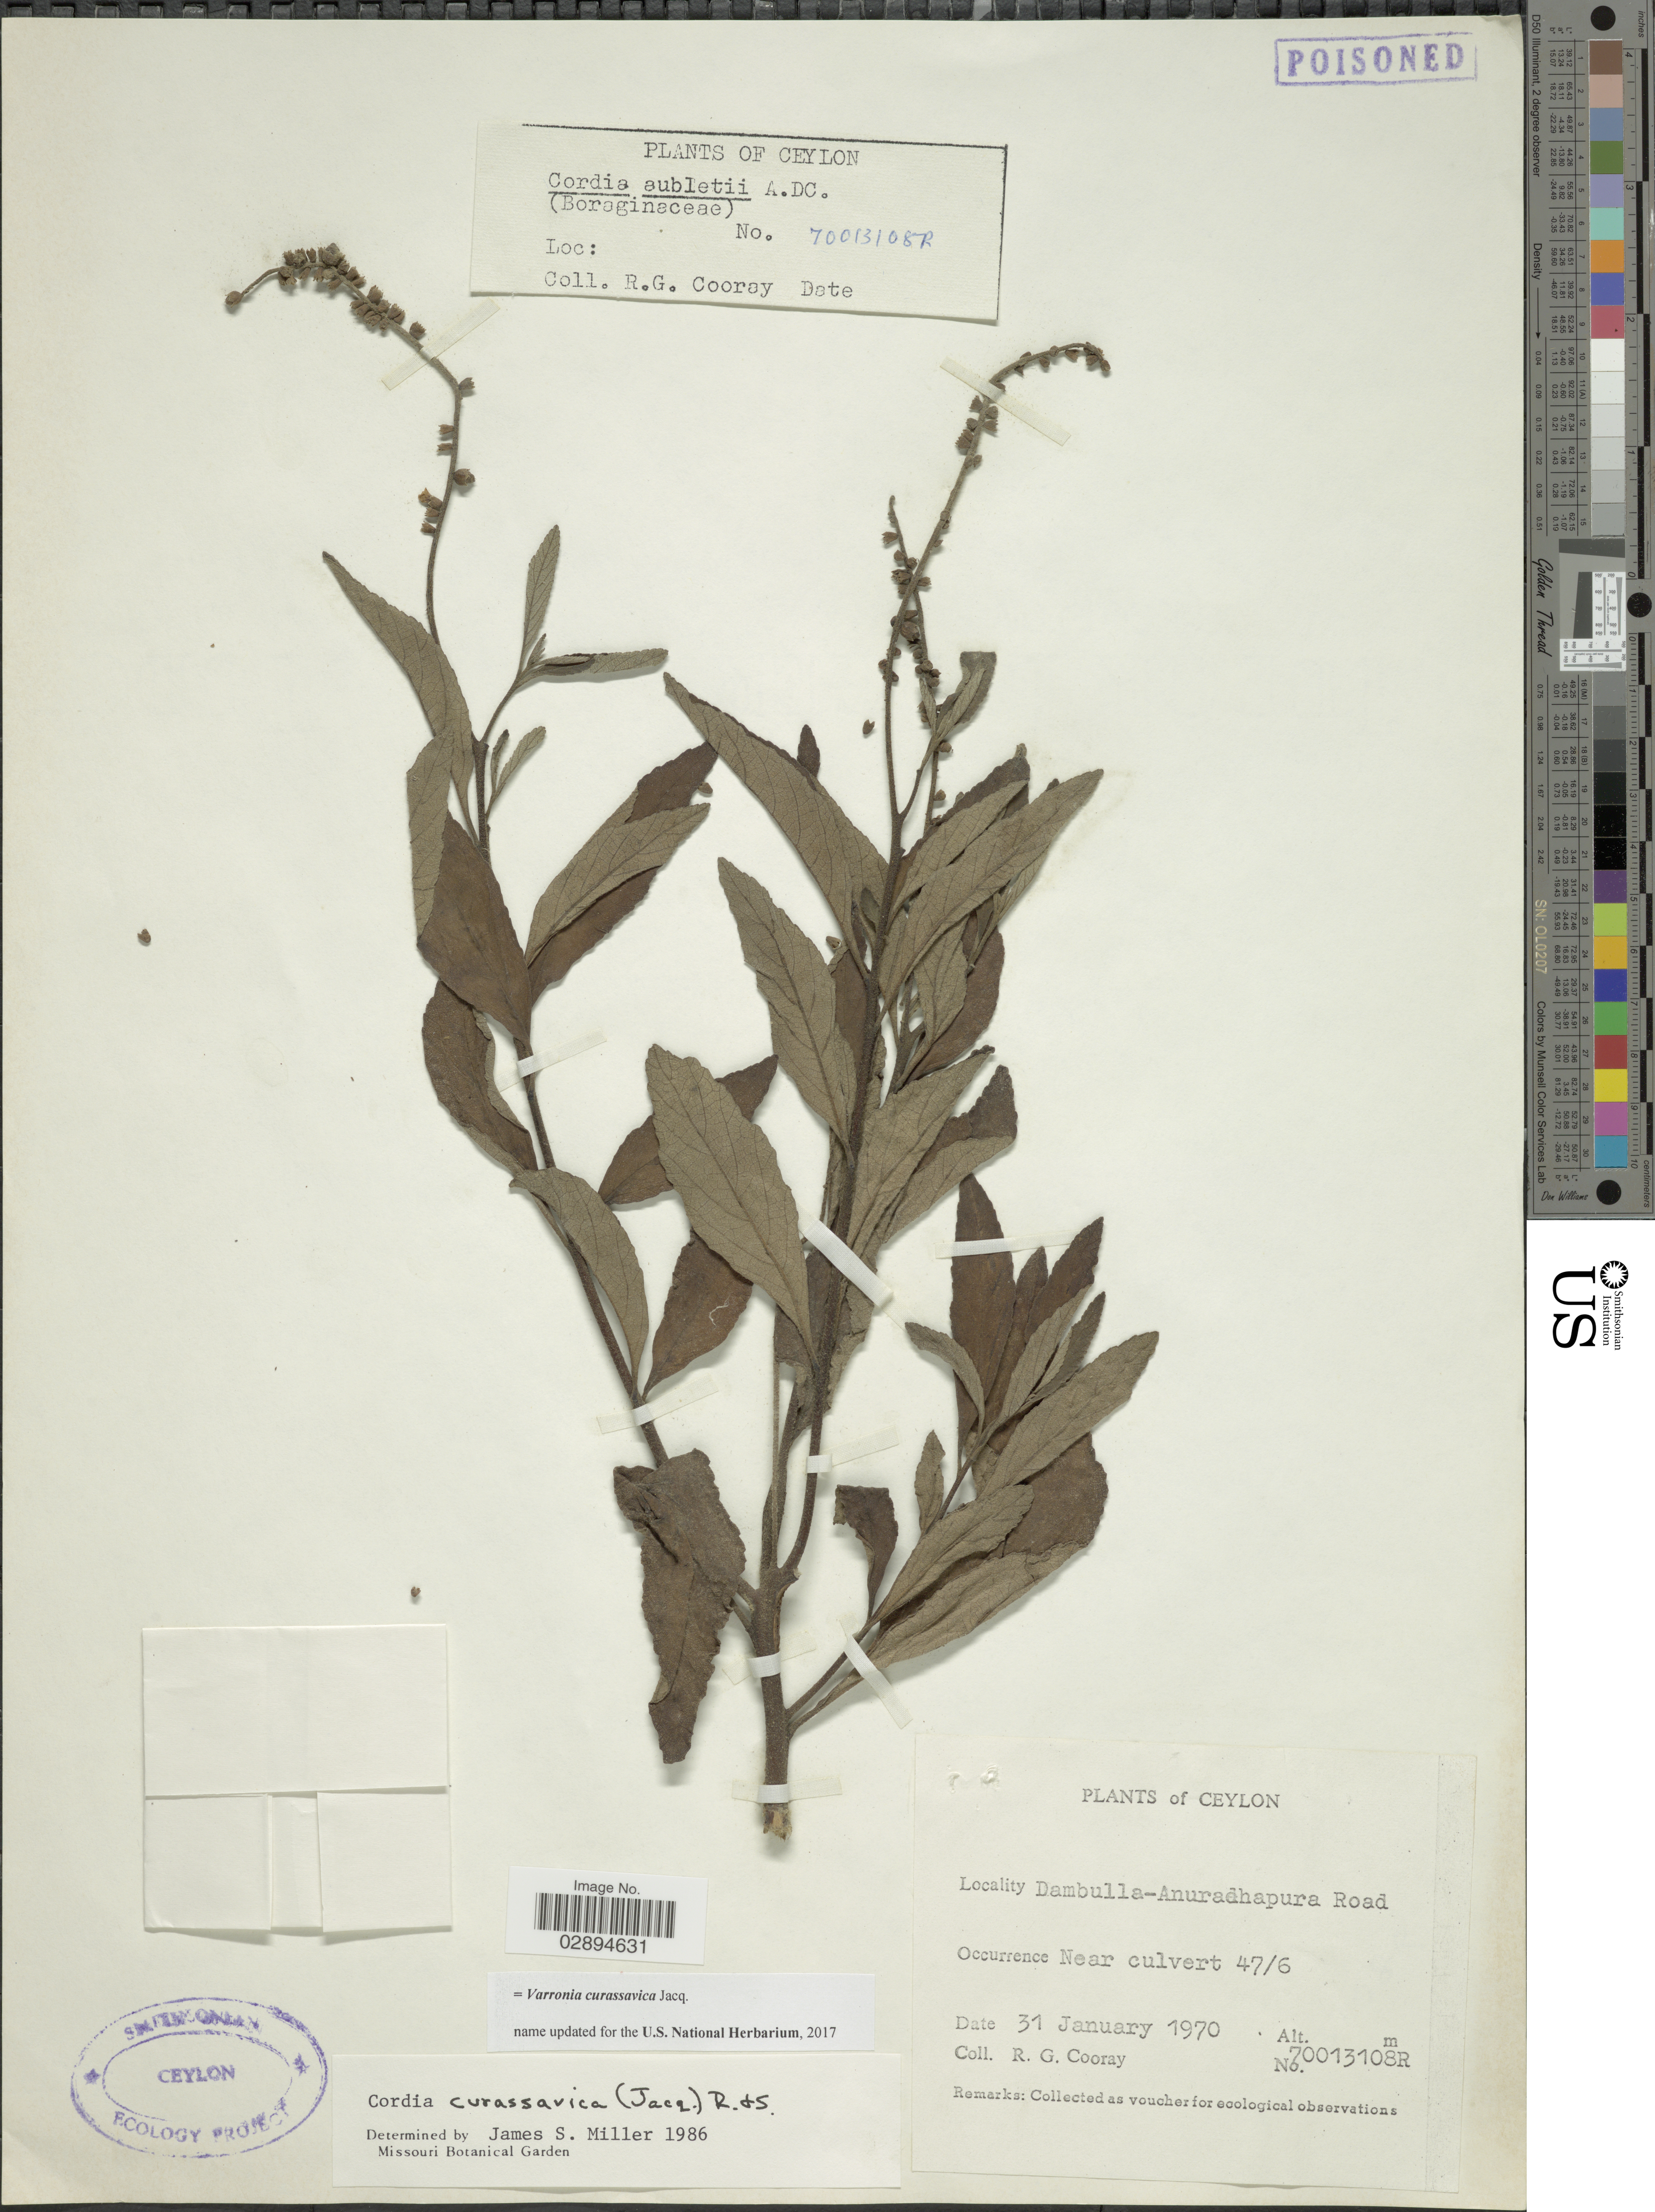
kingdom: Plantae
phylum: Tracheophyta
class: Magnoliopsida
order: Boraginales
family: Cordiaceae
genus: Varronia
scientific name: Varronia curassavica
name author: Jacq.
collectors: R. Cooray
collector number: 70013108R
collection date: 1970-01-31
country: Sri Lanka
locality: Ceylon. Dambulla-Anuradhapura Road.